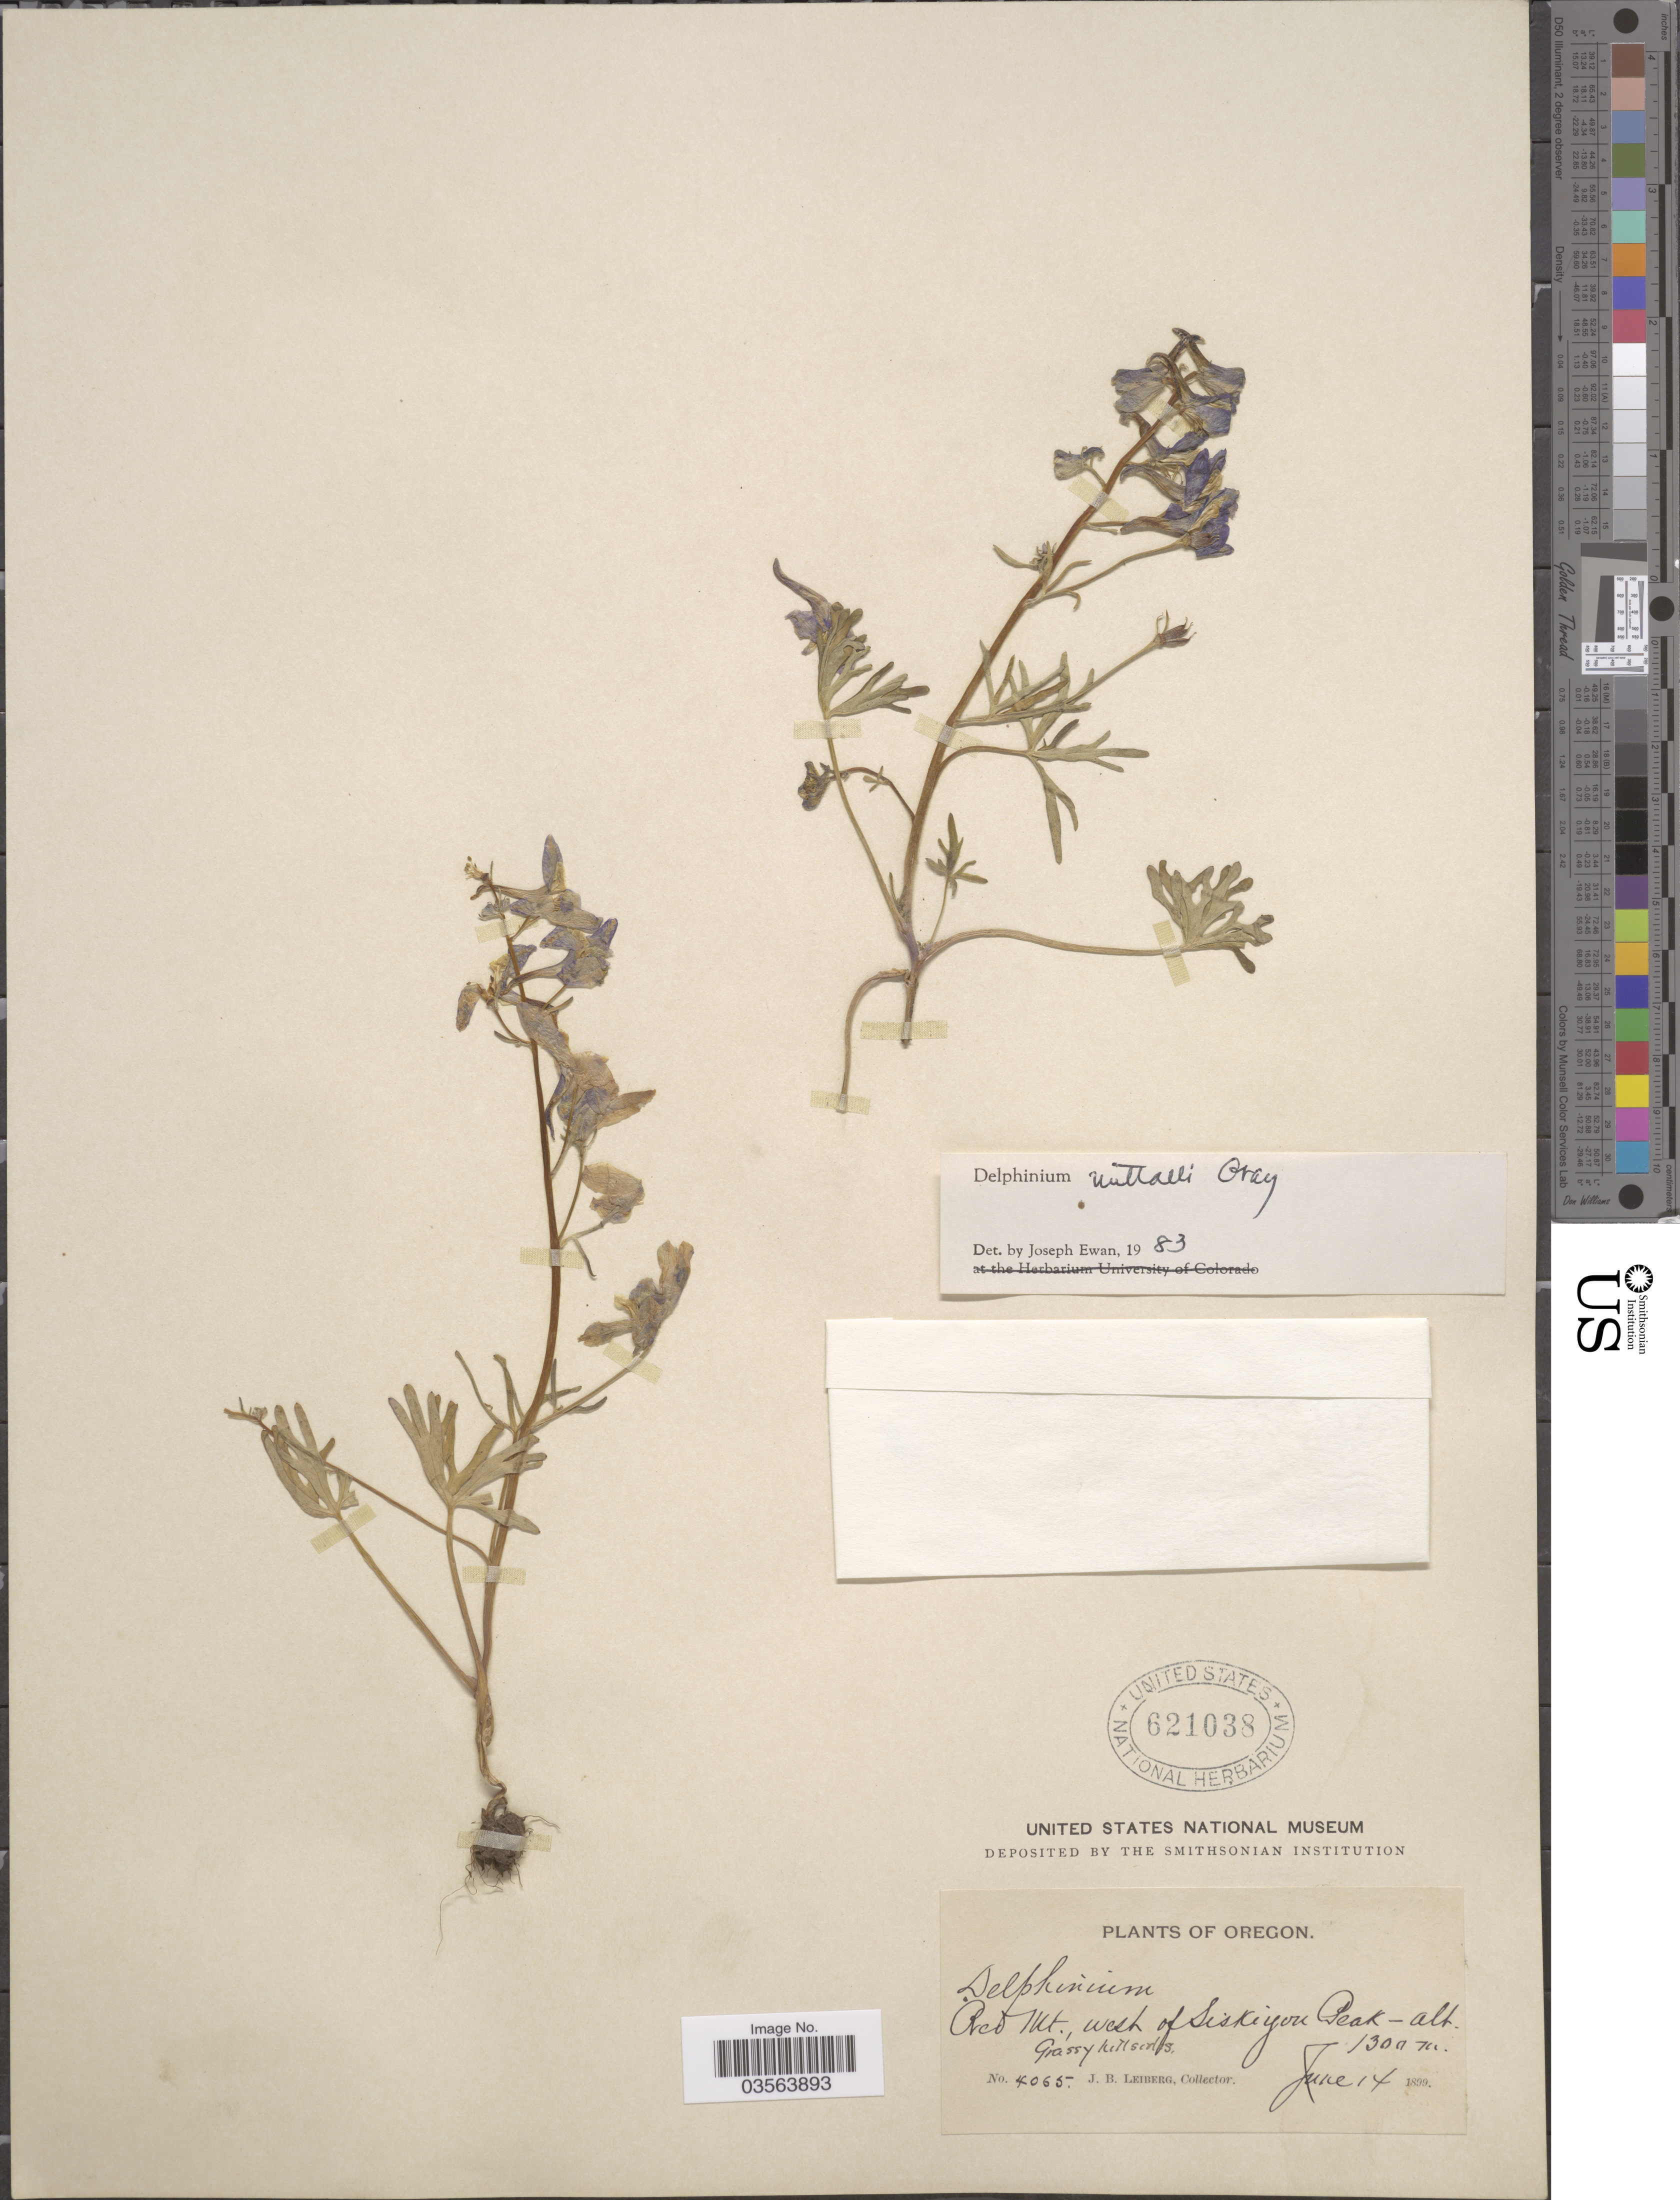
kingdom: Plantae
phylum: Tracheophyta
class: Magnoliopsida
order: Ranunculales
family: Ranunculaceae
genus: Delphinium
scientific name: Delphinium nuttallii subsp. nuttallii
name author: A. Gray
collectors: J. B. Leiberg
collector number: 4065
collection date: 1899-06-14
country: United States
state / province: Oregon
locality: Red Mt., west of Siskiyou Peak.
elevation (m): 1300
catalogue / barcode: US 621038